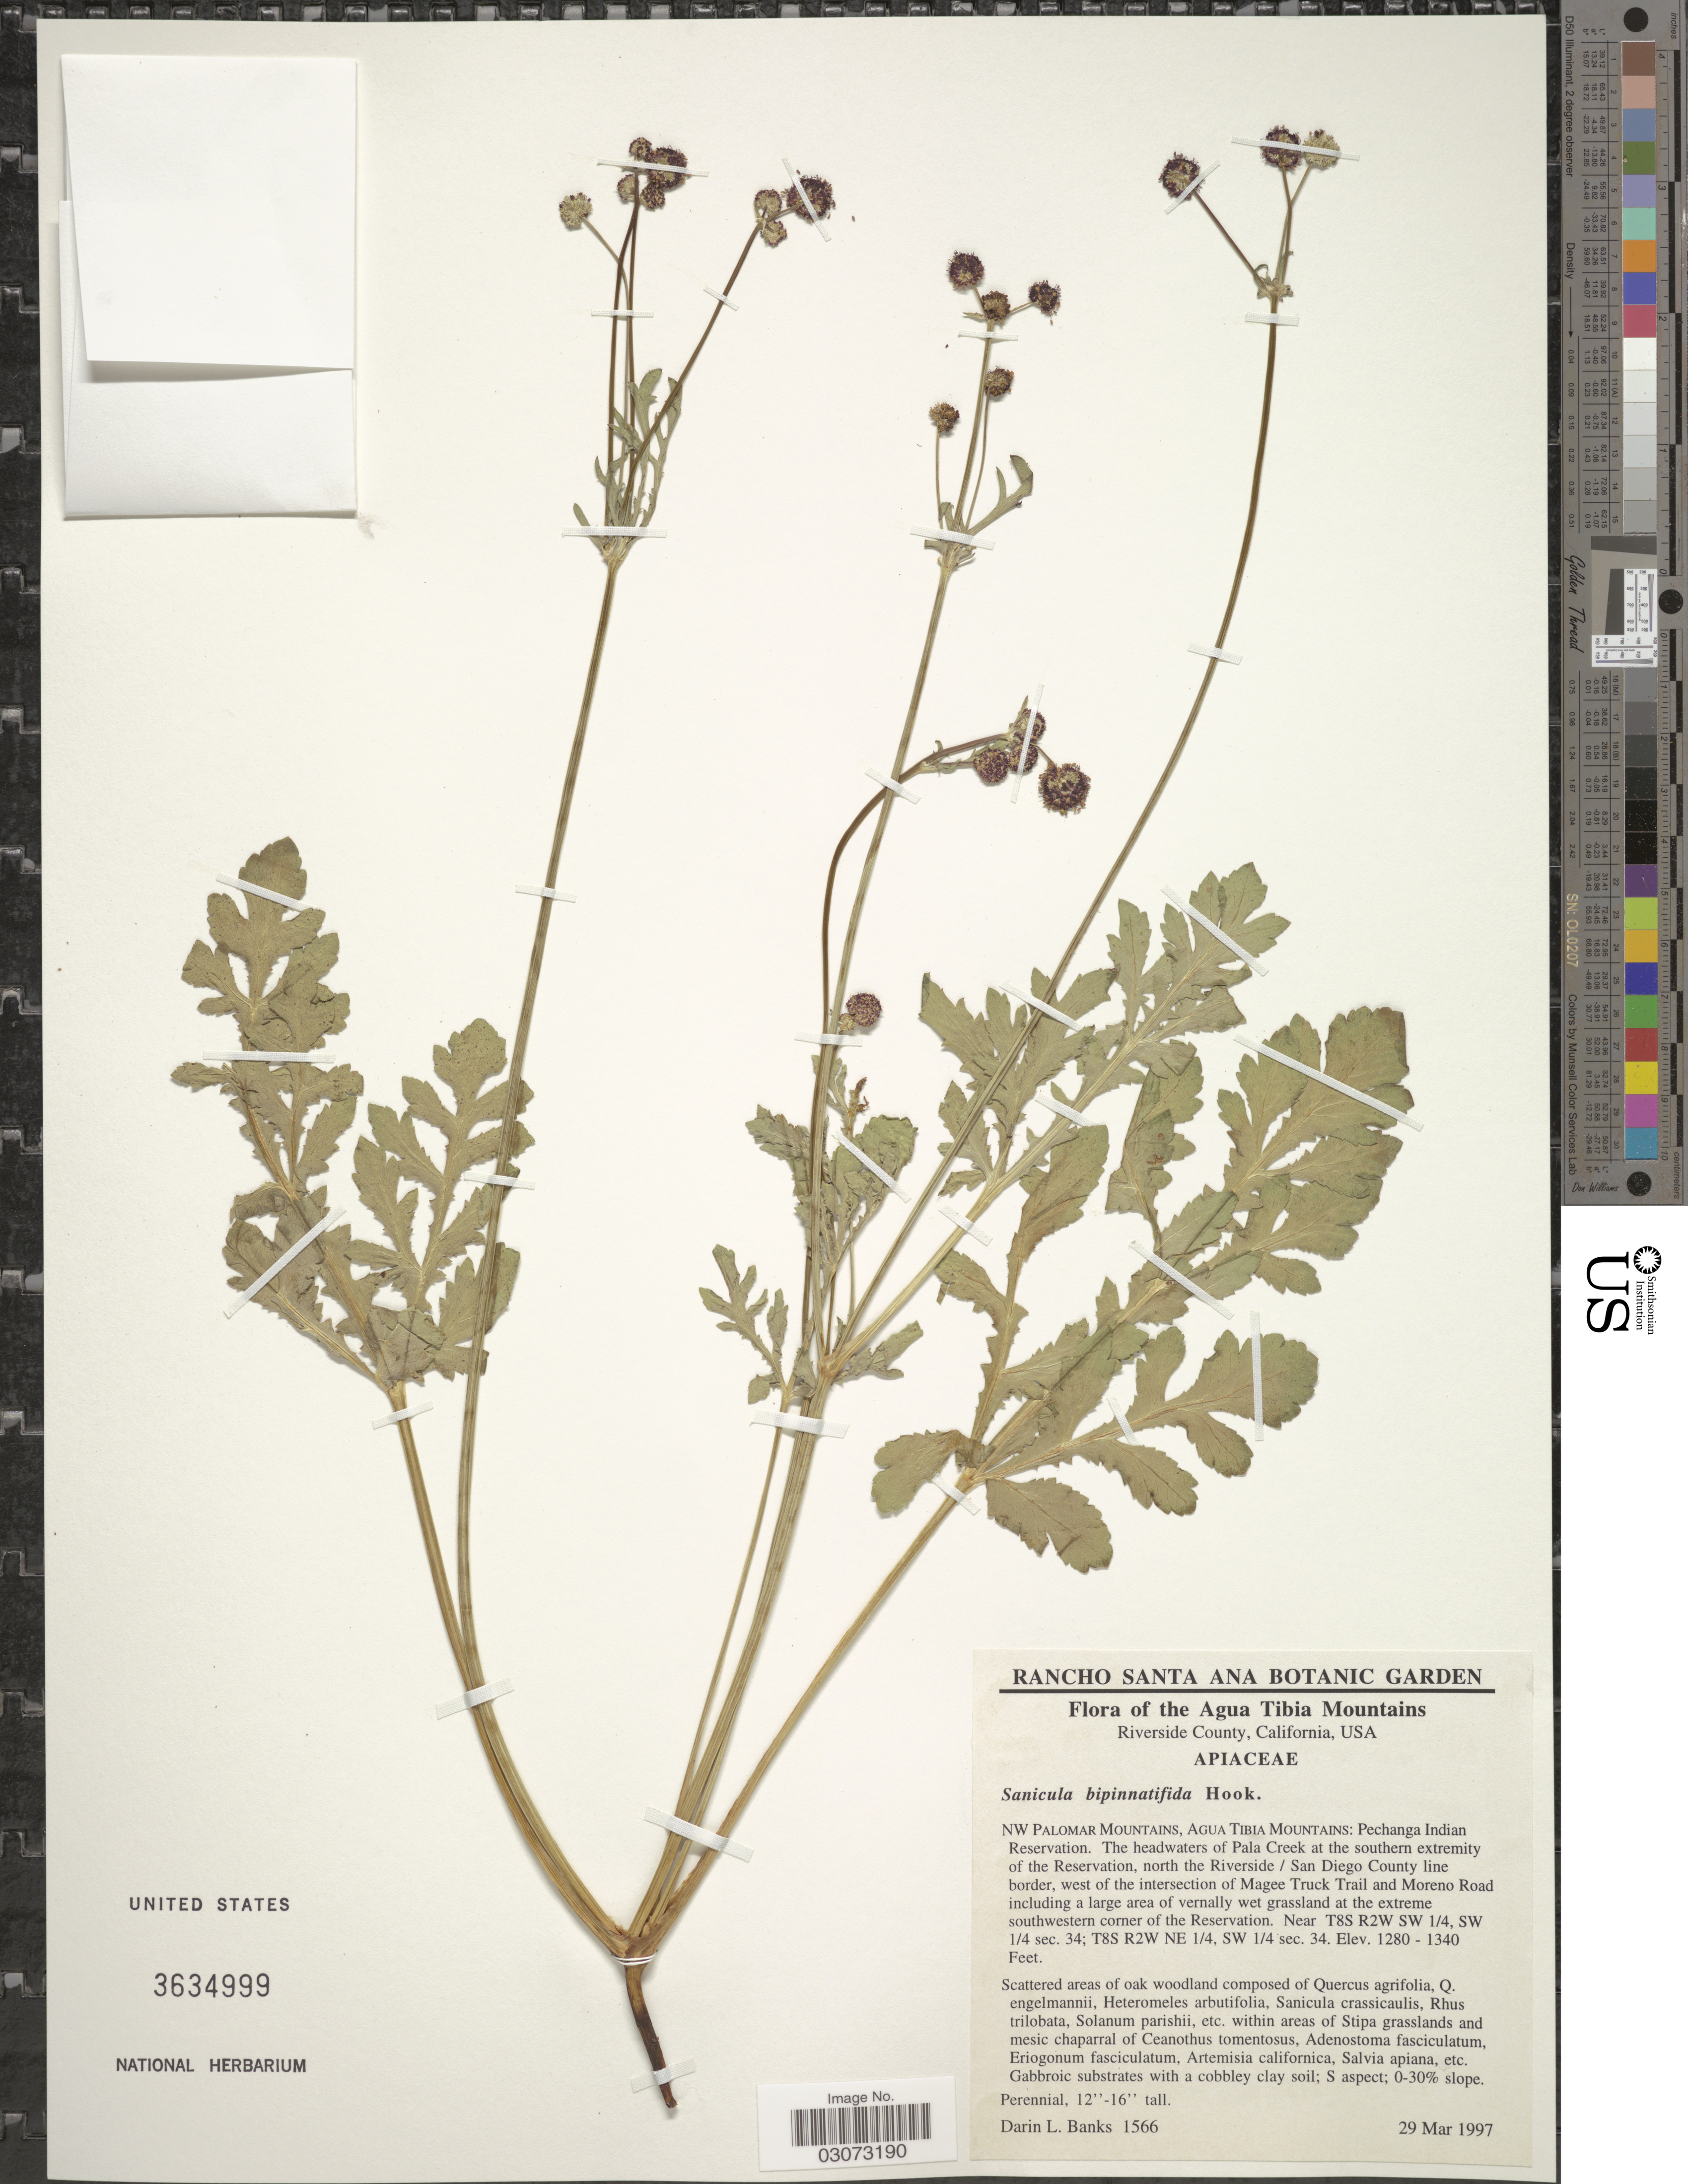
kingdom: Plantae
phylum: Tracheophyta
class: Magnoliopsida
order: Apiales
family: Apiaceae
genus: Sanicula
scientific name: Sanicula bipinnatifida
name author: Douglas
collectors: D. Banks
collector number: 1566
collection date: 1997-03-29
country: United States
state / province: California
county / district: Riverside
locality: Agua Tibia Mountains. Riverside County. NW Palomar Mountains, Agua Tibia Mountains: Pechanga Indian Reservation. The headwaters of Pala Creek at the southern extremity of the Reservation, north the Riverside/ San Diego County line borderm west of the intersection of Magee Truck Trail and Moreno Road including a large area of vernally wet grassland at the extreme southwestern corner of the Reservation. Near T8S R2W SW 1/4, SW 1/4 sec. 34; T8S R2W NE 1/4 sec. 34.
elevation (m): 390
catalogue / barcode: US 3634999